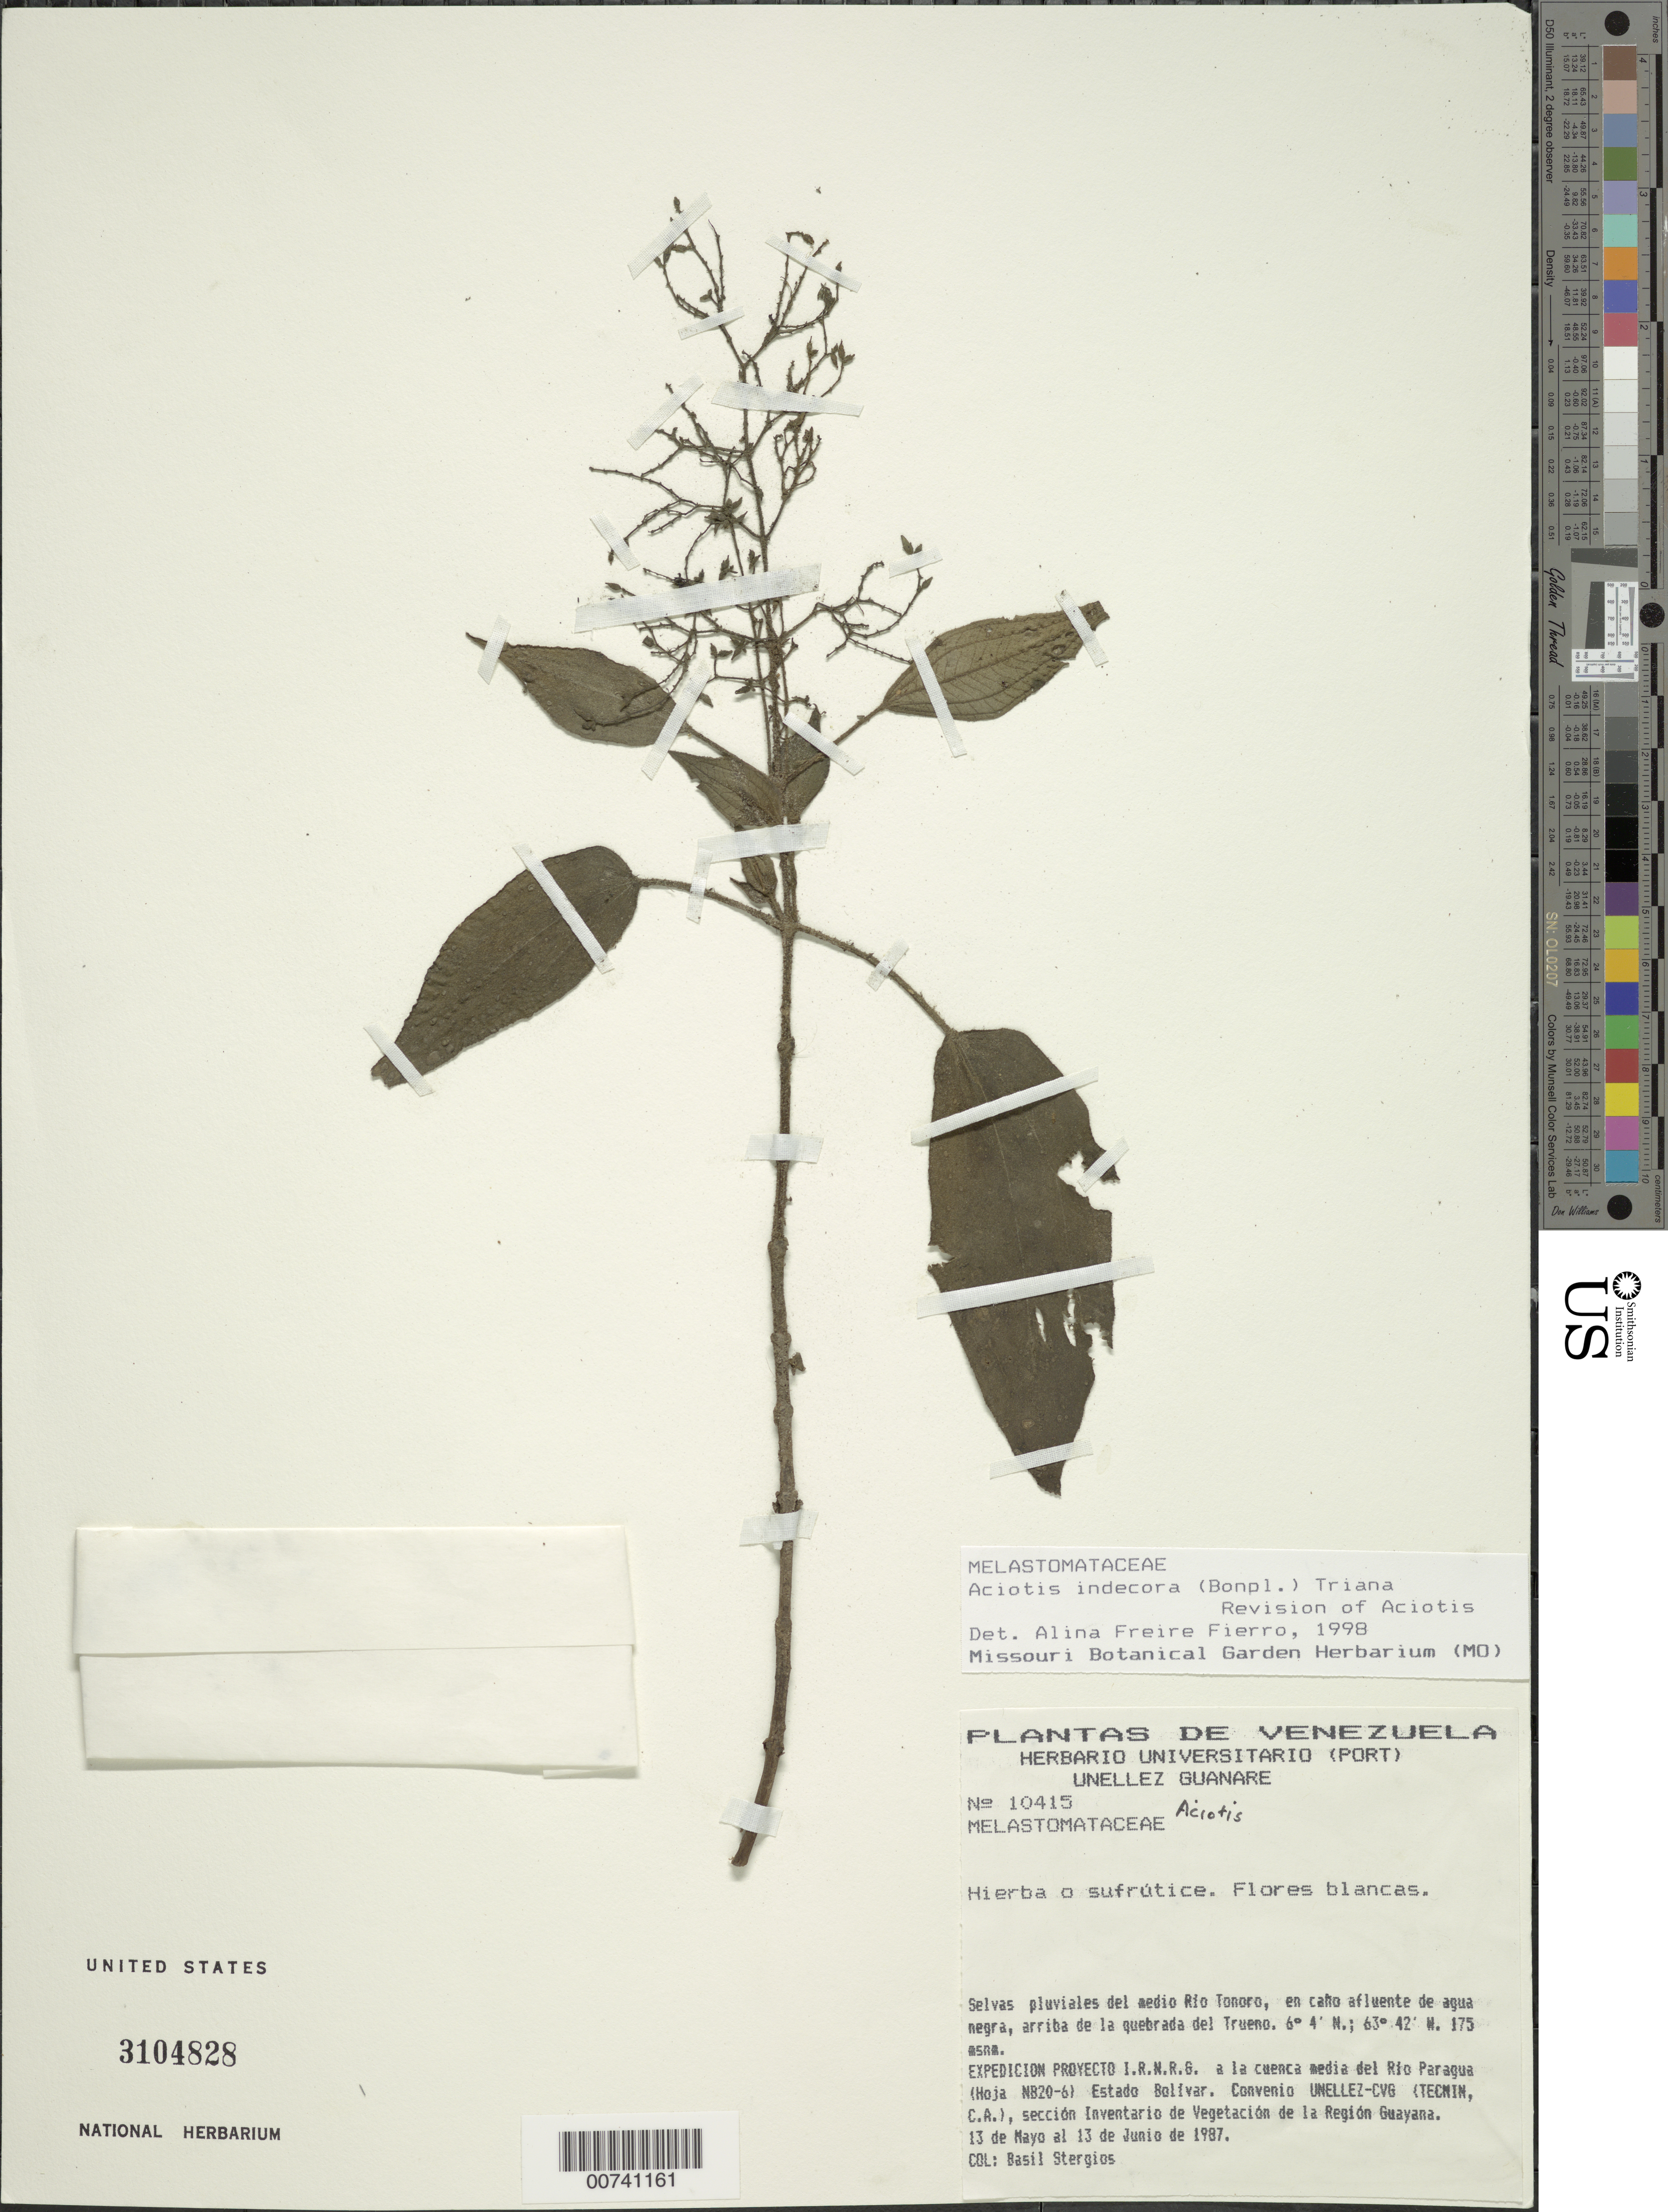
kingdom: Plantae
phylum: Tracheophyta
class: Magnoliopsida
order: Myrtales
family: Melastomataceae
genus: Aciotis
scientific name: Aciotis indecora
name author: (Bonpl.) Triana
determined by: Freire-Fierro, A.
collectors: B. G. Stergios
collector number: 10415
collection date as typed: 13-May-87 to 13-Jun-87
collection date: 1987-05-13/1987-06-13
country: Venezuela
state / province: Bolívar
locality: Río Paragua, Río Tonoro, arriba de la quebrada del Trueno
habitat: Selvas pluviales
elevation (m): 175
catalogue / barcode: US 3104828